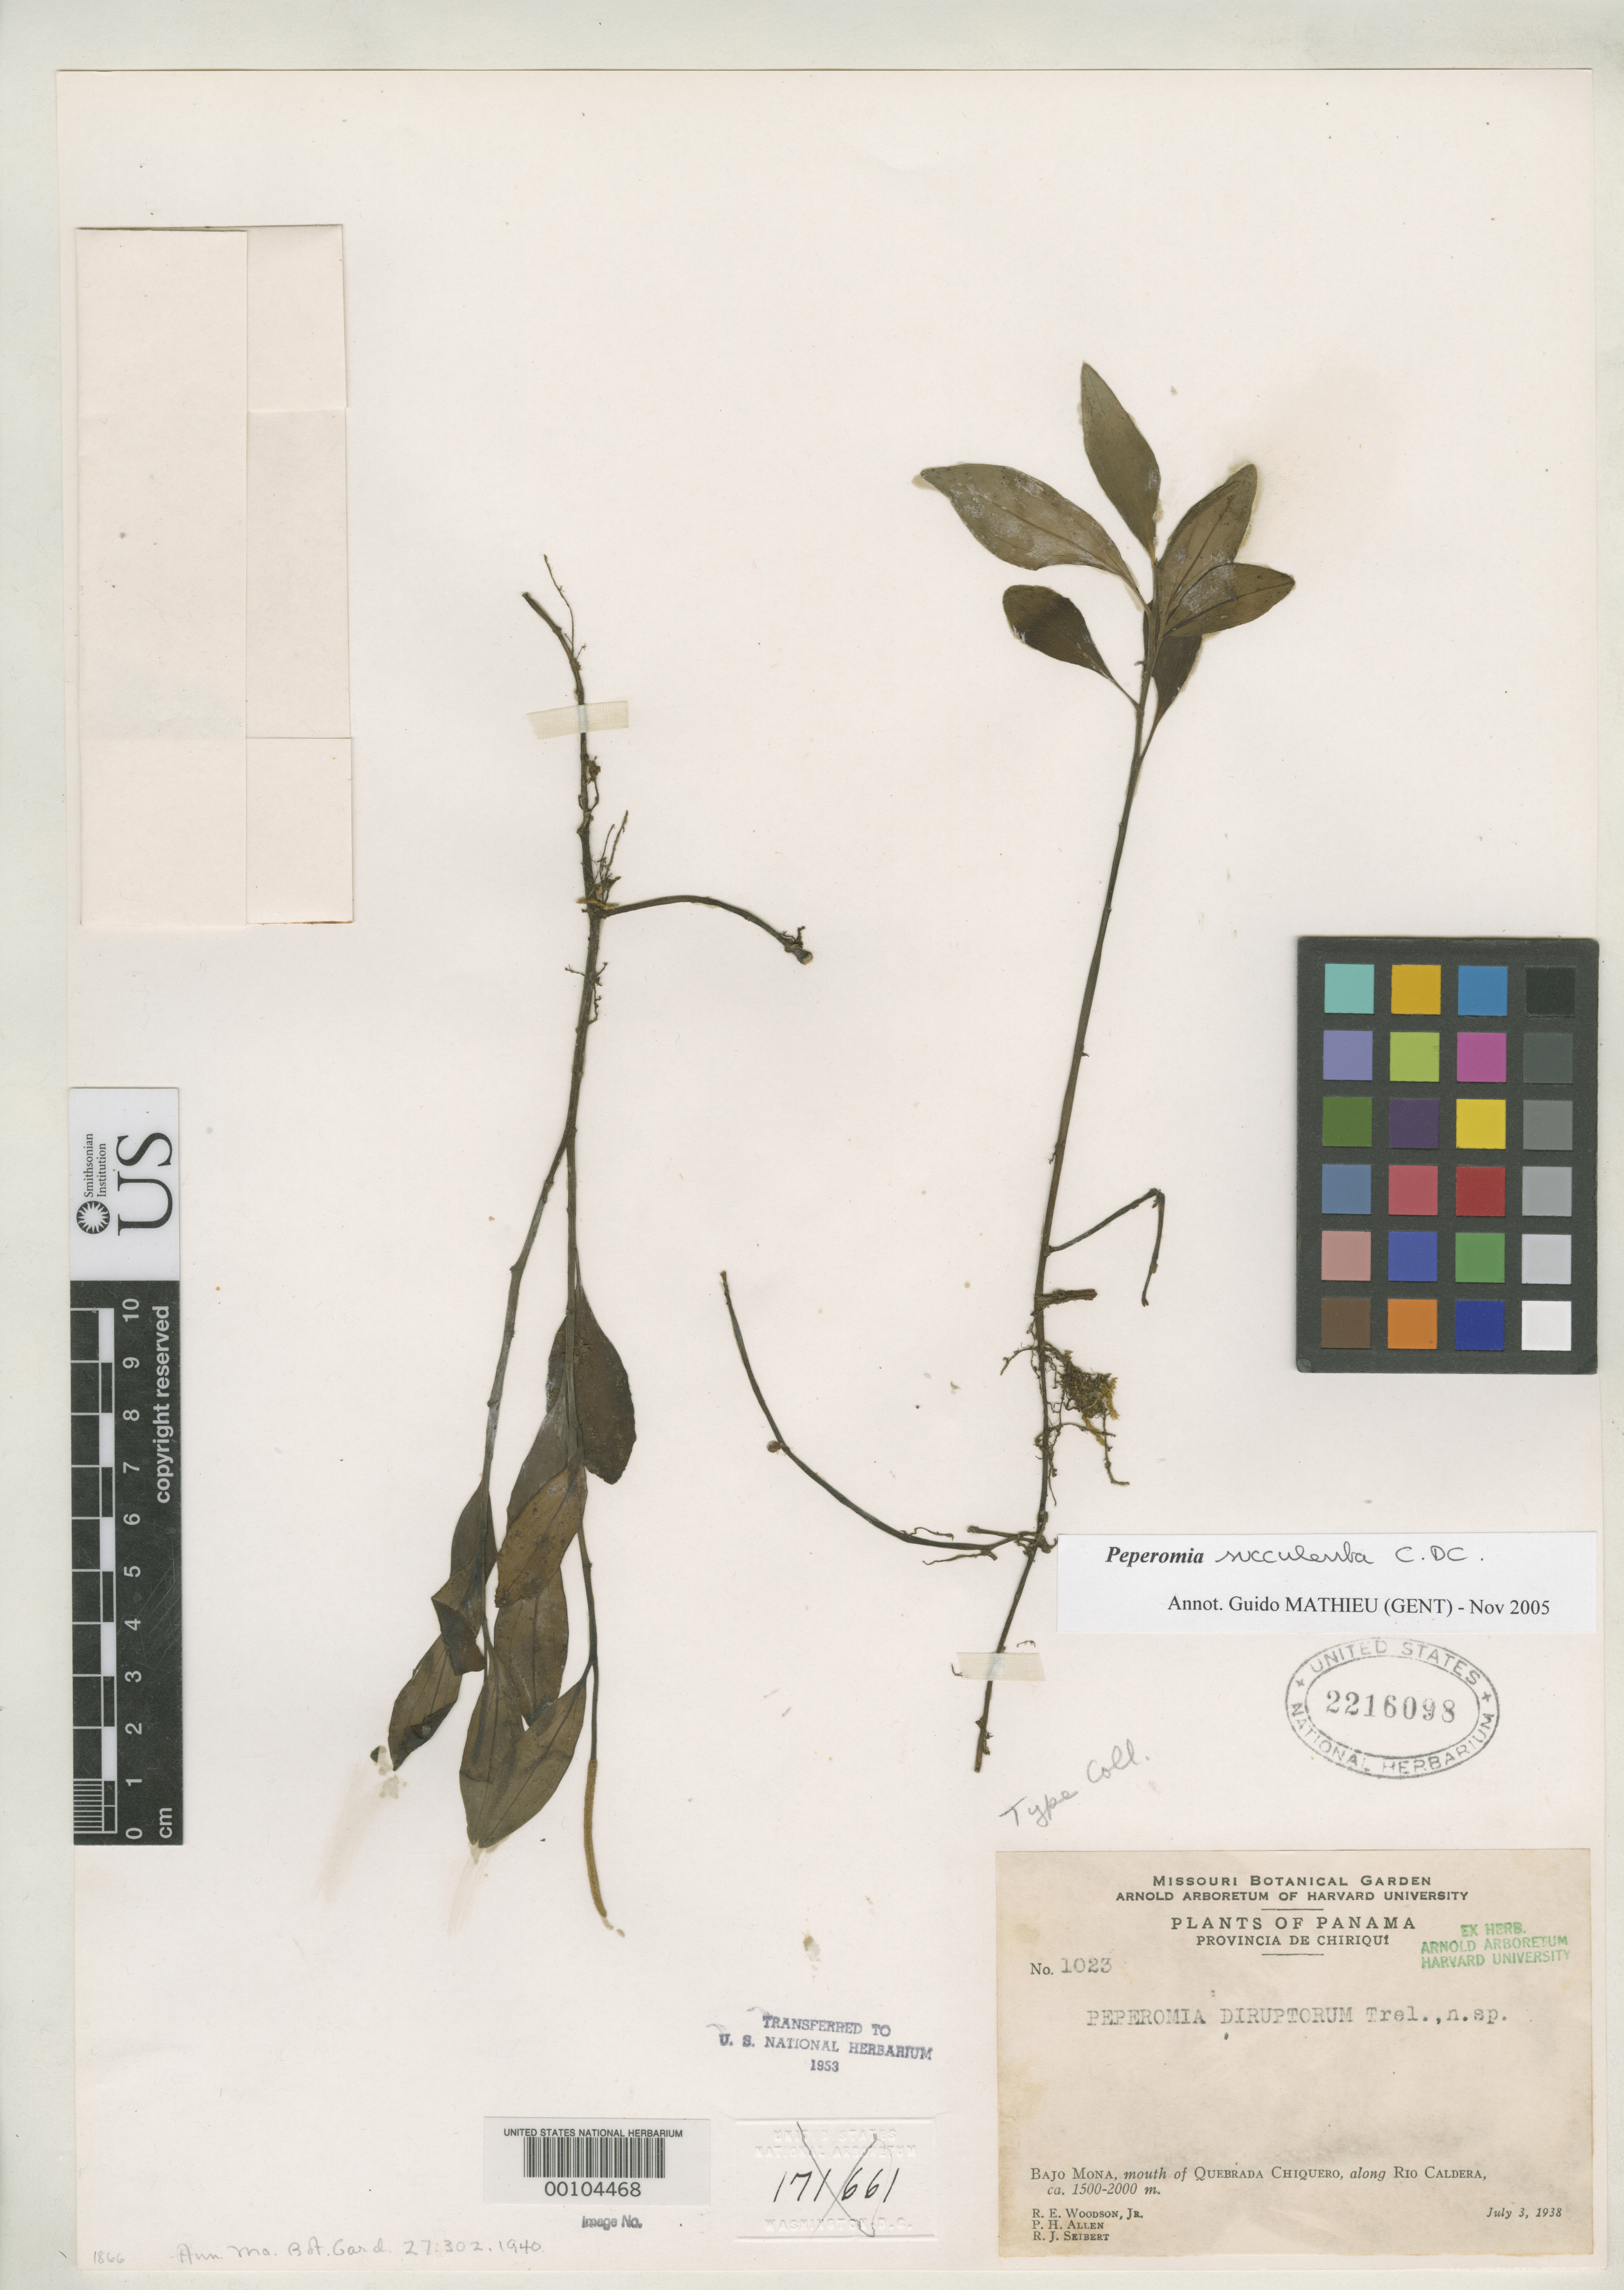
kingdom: Plantae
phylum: Tracheophyta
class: Magnoliopsida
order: Piperales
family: Piperaceae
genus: Peperomia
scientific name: Peperomia diruptorum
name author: Trel. in Woodson & Schery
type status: Isotype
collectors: R. E. Woodson, P. H. Allen & R. J. Seibert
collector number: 1023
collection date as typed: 03 Jul 1938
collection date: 1938-07-03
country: Panama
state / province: Chiriquí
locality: Bajo Mona, mouth of Quebrada Chiquero, along Rio Caldero.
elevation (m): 1500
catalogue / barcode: US 2216098